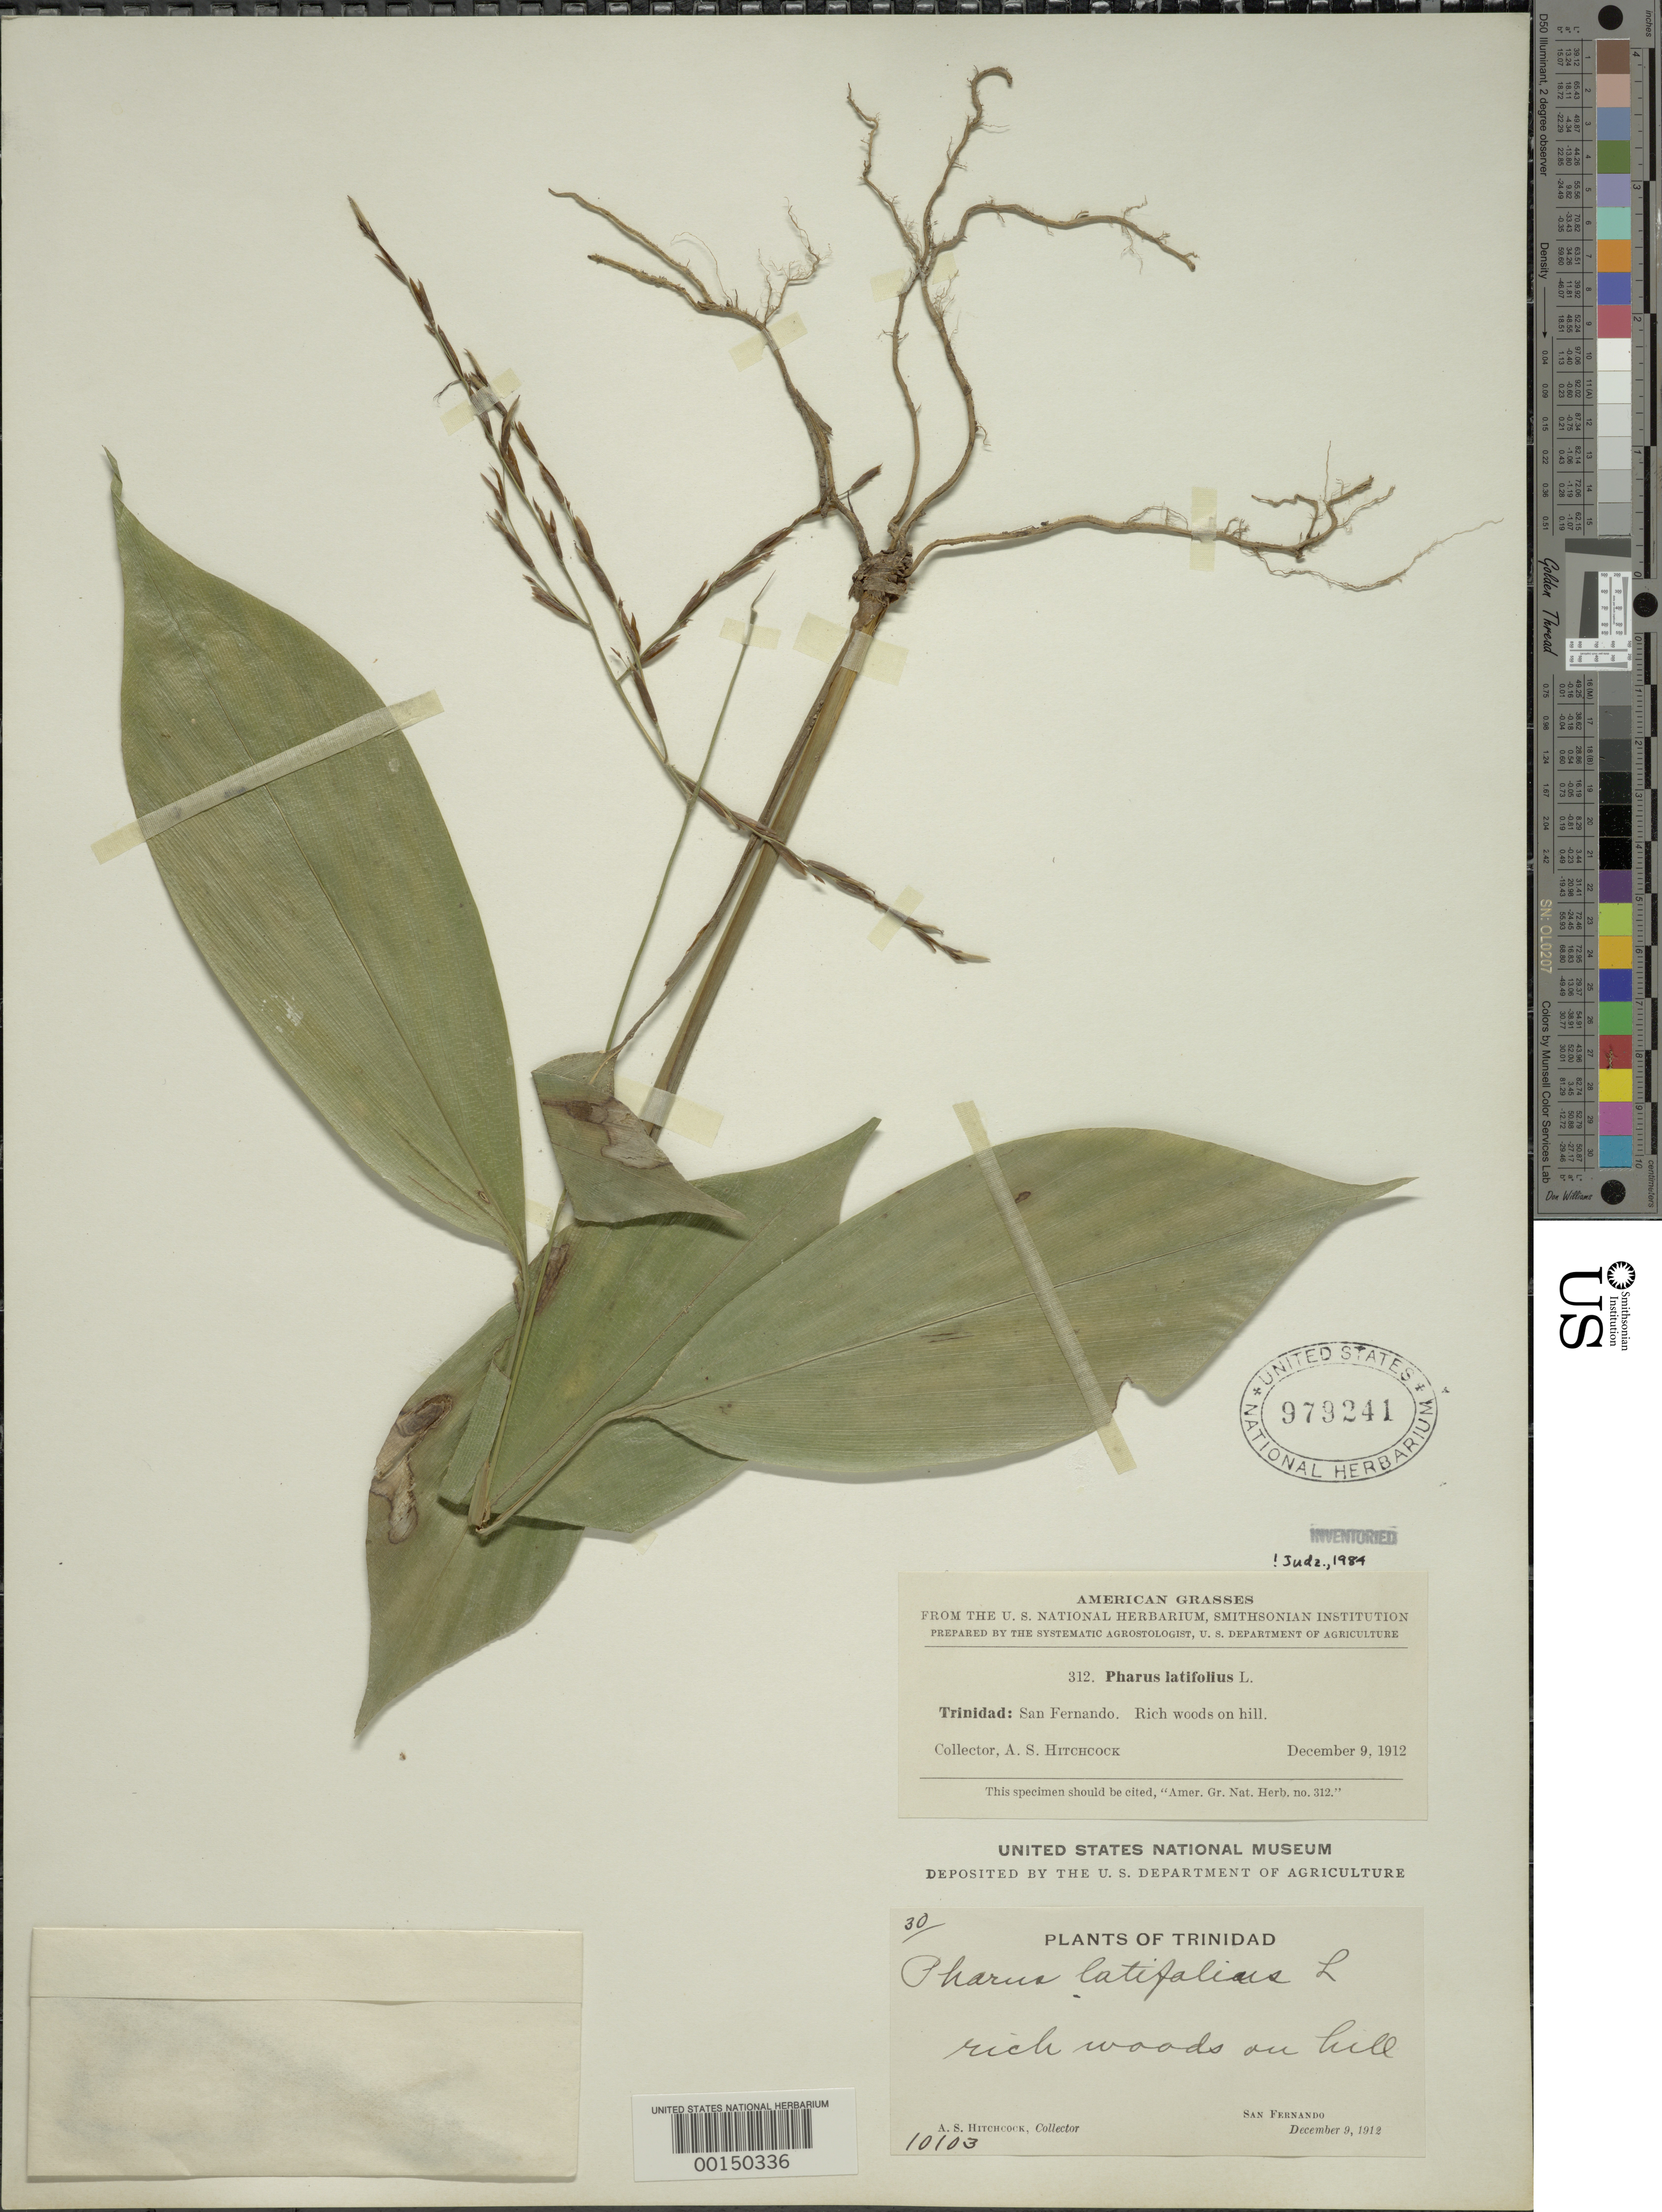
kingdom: Plantae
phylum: Tracheophyta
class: Liliopsida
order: Poales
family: Poaceae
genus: Pharus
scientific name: Pharus latifolius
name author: L.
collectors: A. S. Hitchcock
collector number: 10103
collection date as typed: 09 Dec 1912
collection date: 1912-12-09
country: Trinidad and Tobago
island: Trinidad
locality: San fernando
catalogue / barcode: US 979241